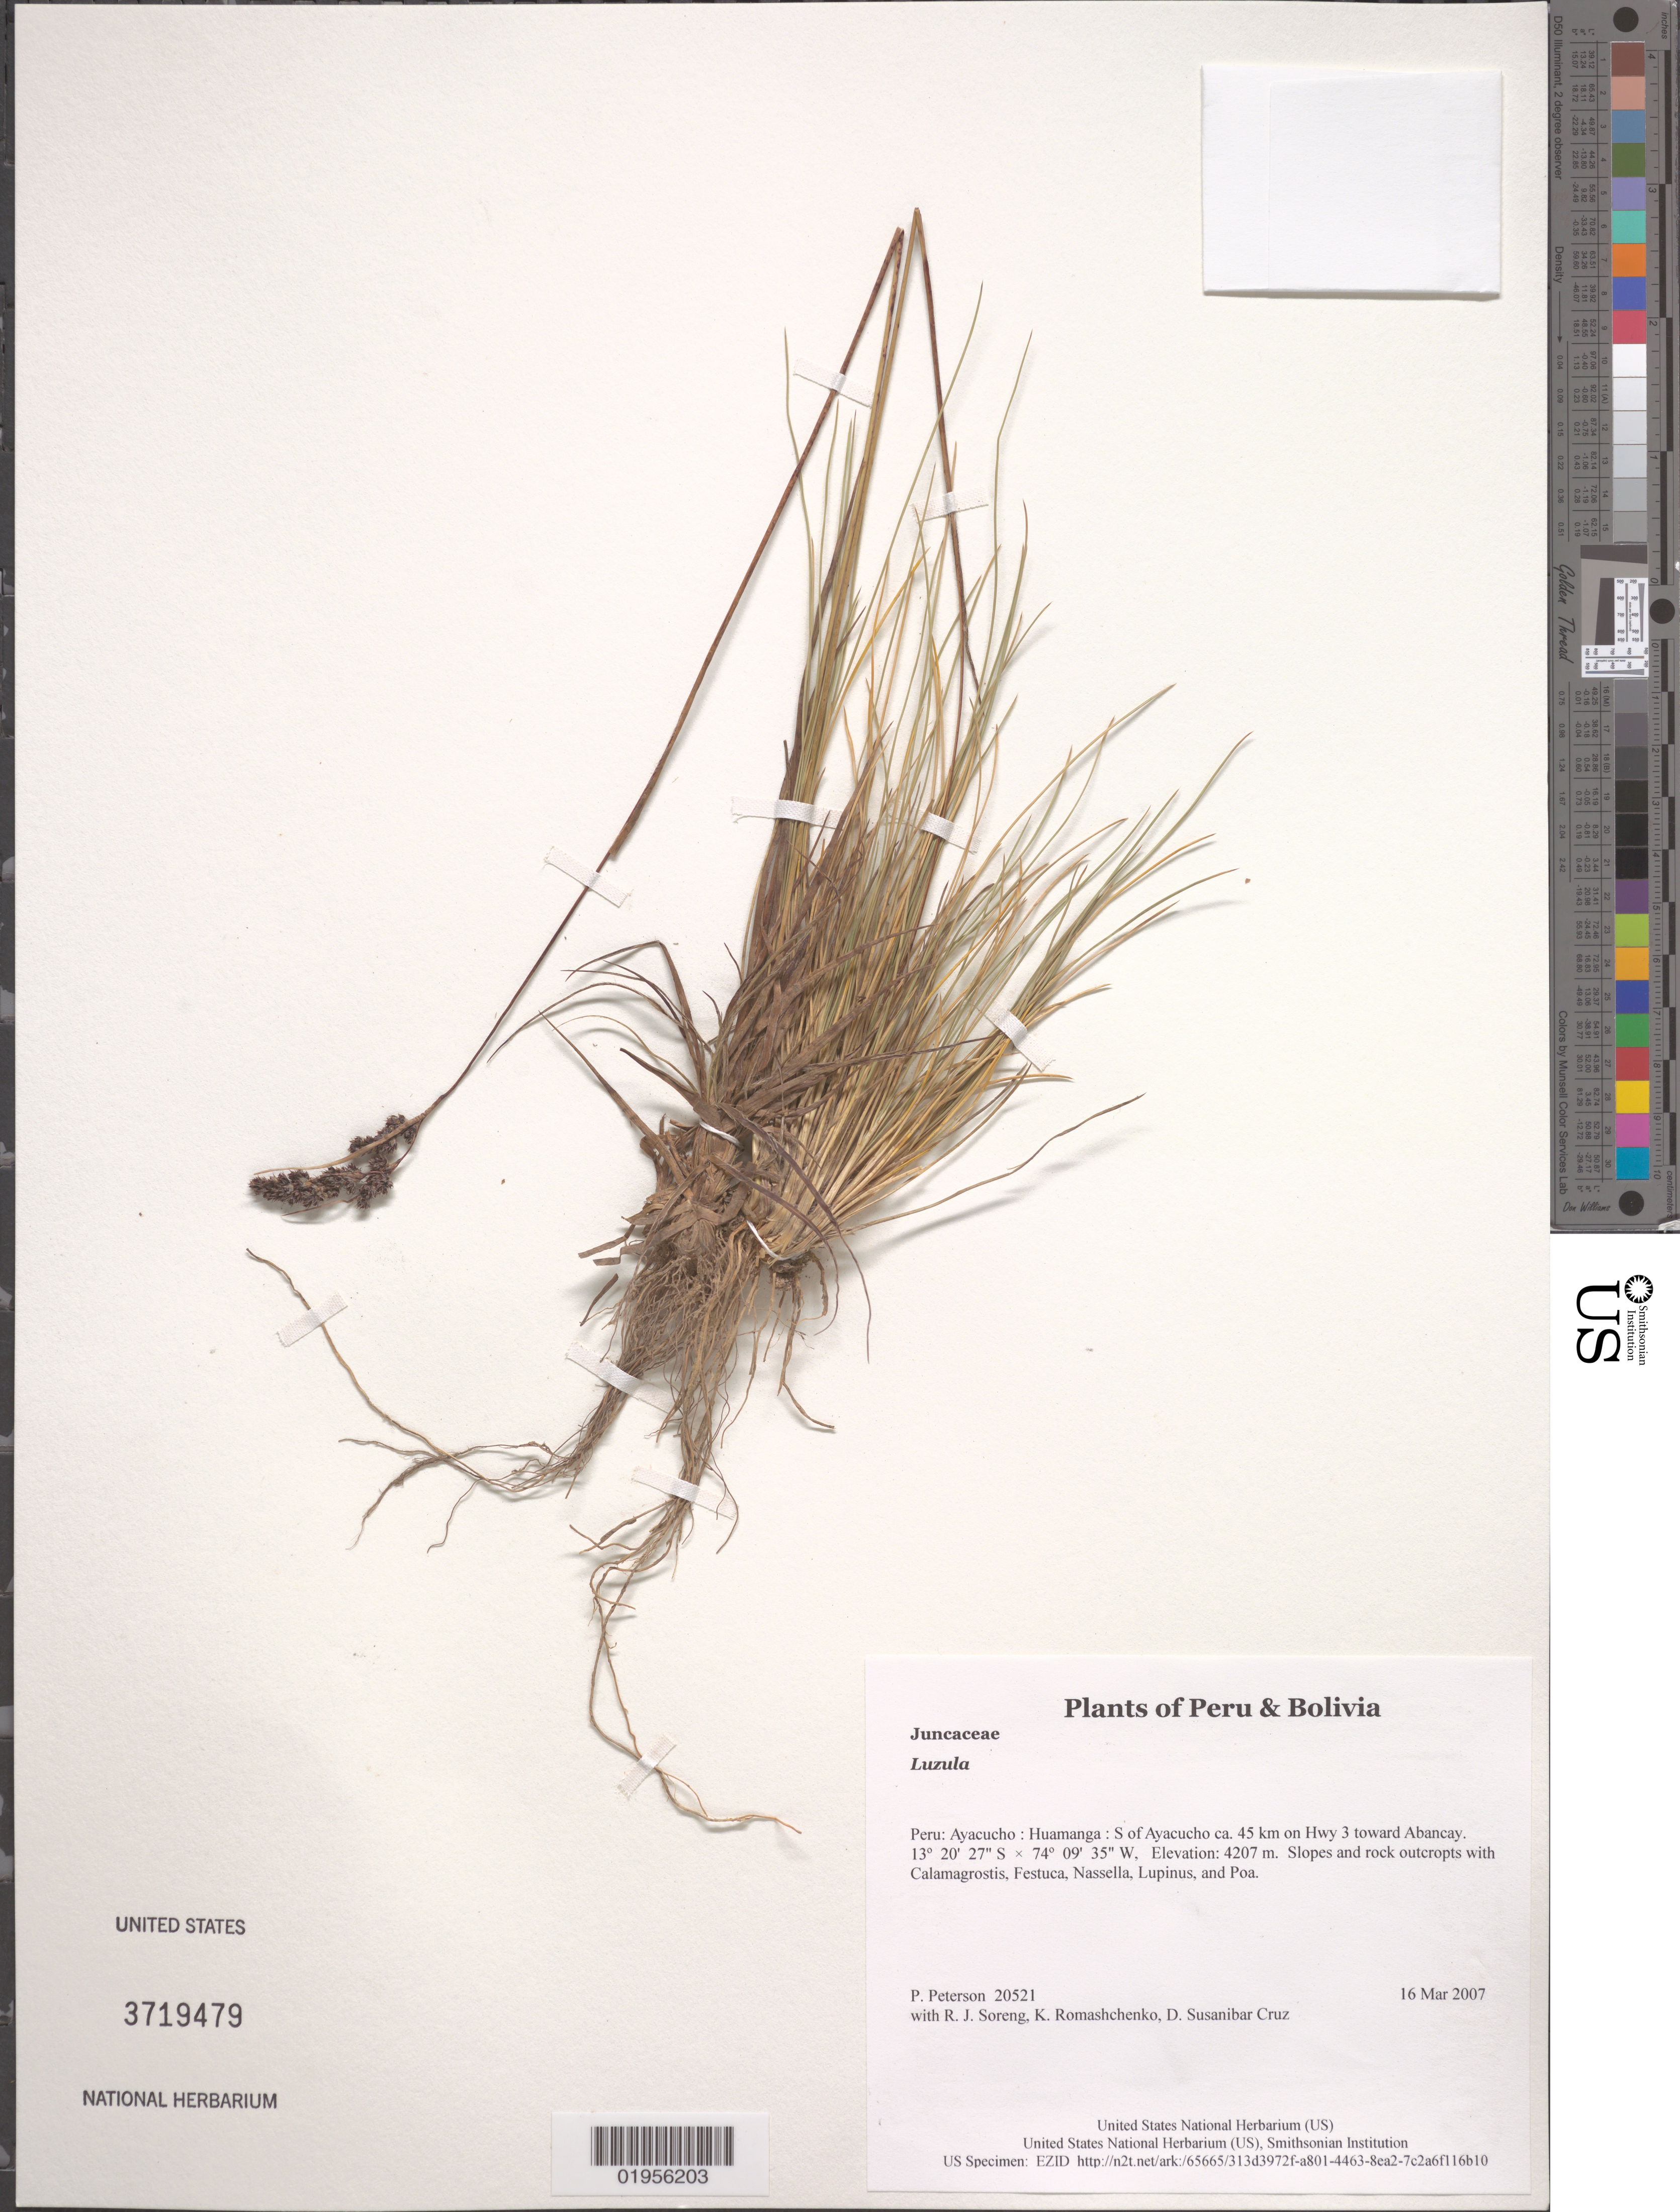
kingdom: Plantae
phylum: Tracheophyta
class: Liliopsida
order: Poales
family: Juncaceae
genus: Luzula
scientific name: Luzula sp.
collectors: P. M. Peterson, R. J. Soreng, K. Romashchenko & D. Susanibar Cruz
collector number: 20521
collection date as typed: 16 Mar 2007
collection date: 2007-03-16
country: Peru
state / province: Ayacucho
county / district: Huamanga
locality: S of Ayacucho ca. 45 km on Hwy 3 toward Abancay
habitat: Slopes and rock outcropts with Calamagrostis, Festuca, Nassella, Lupinus, and Poa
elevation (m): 4207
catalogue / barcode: US 3719479